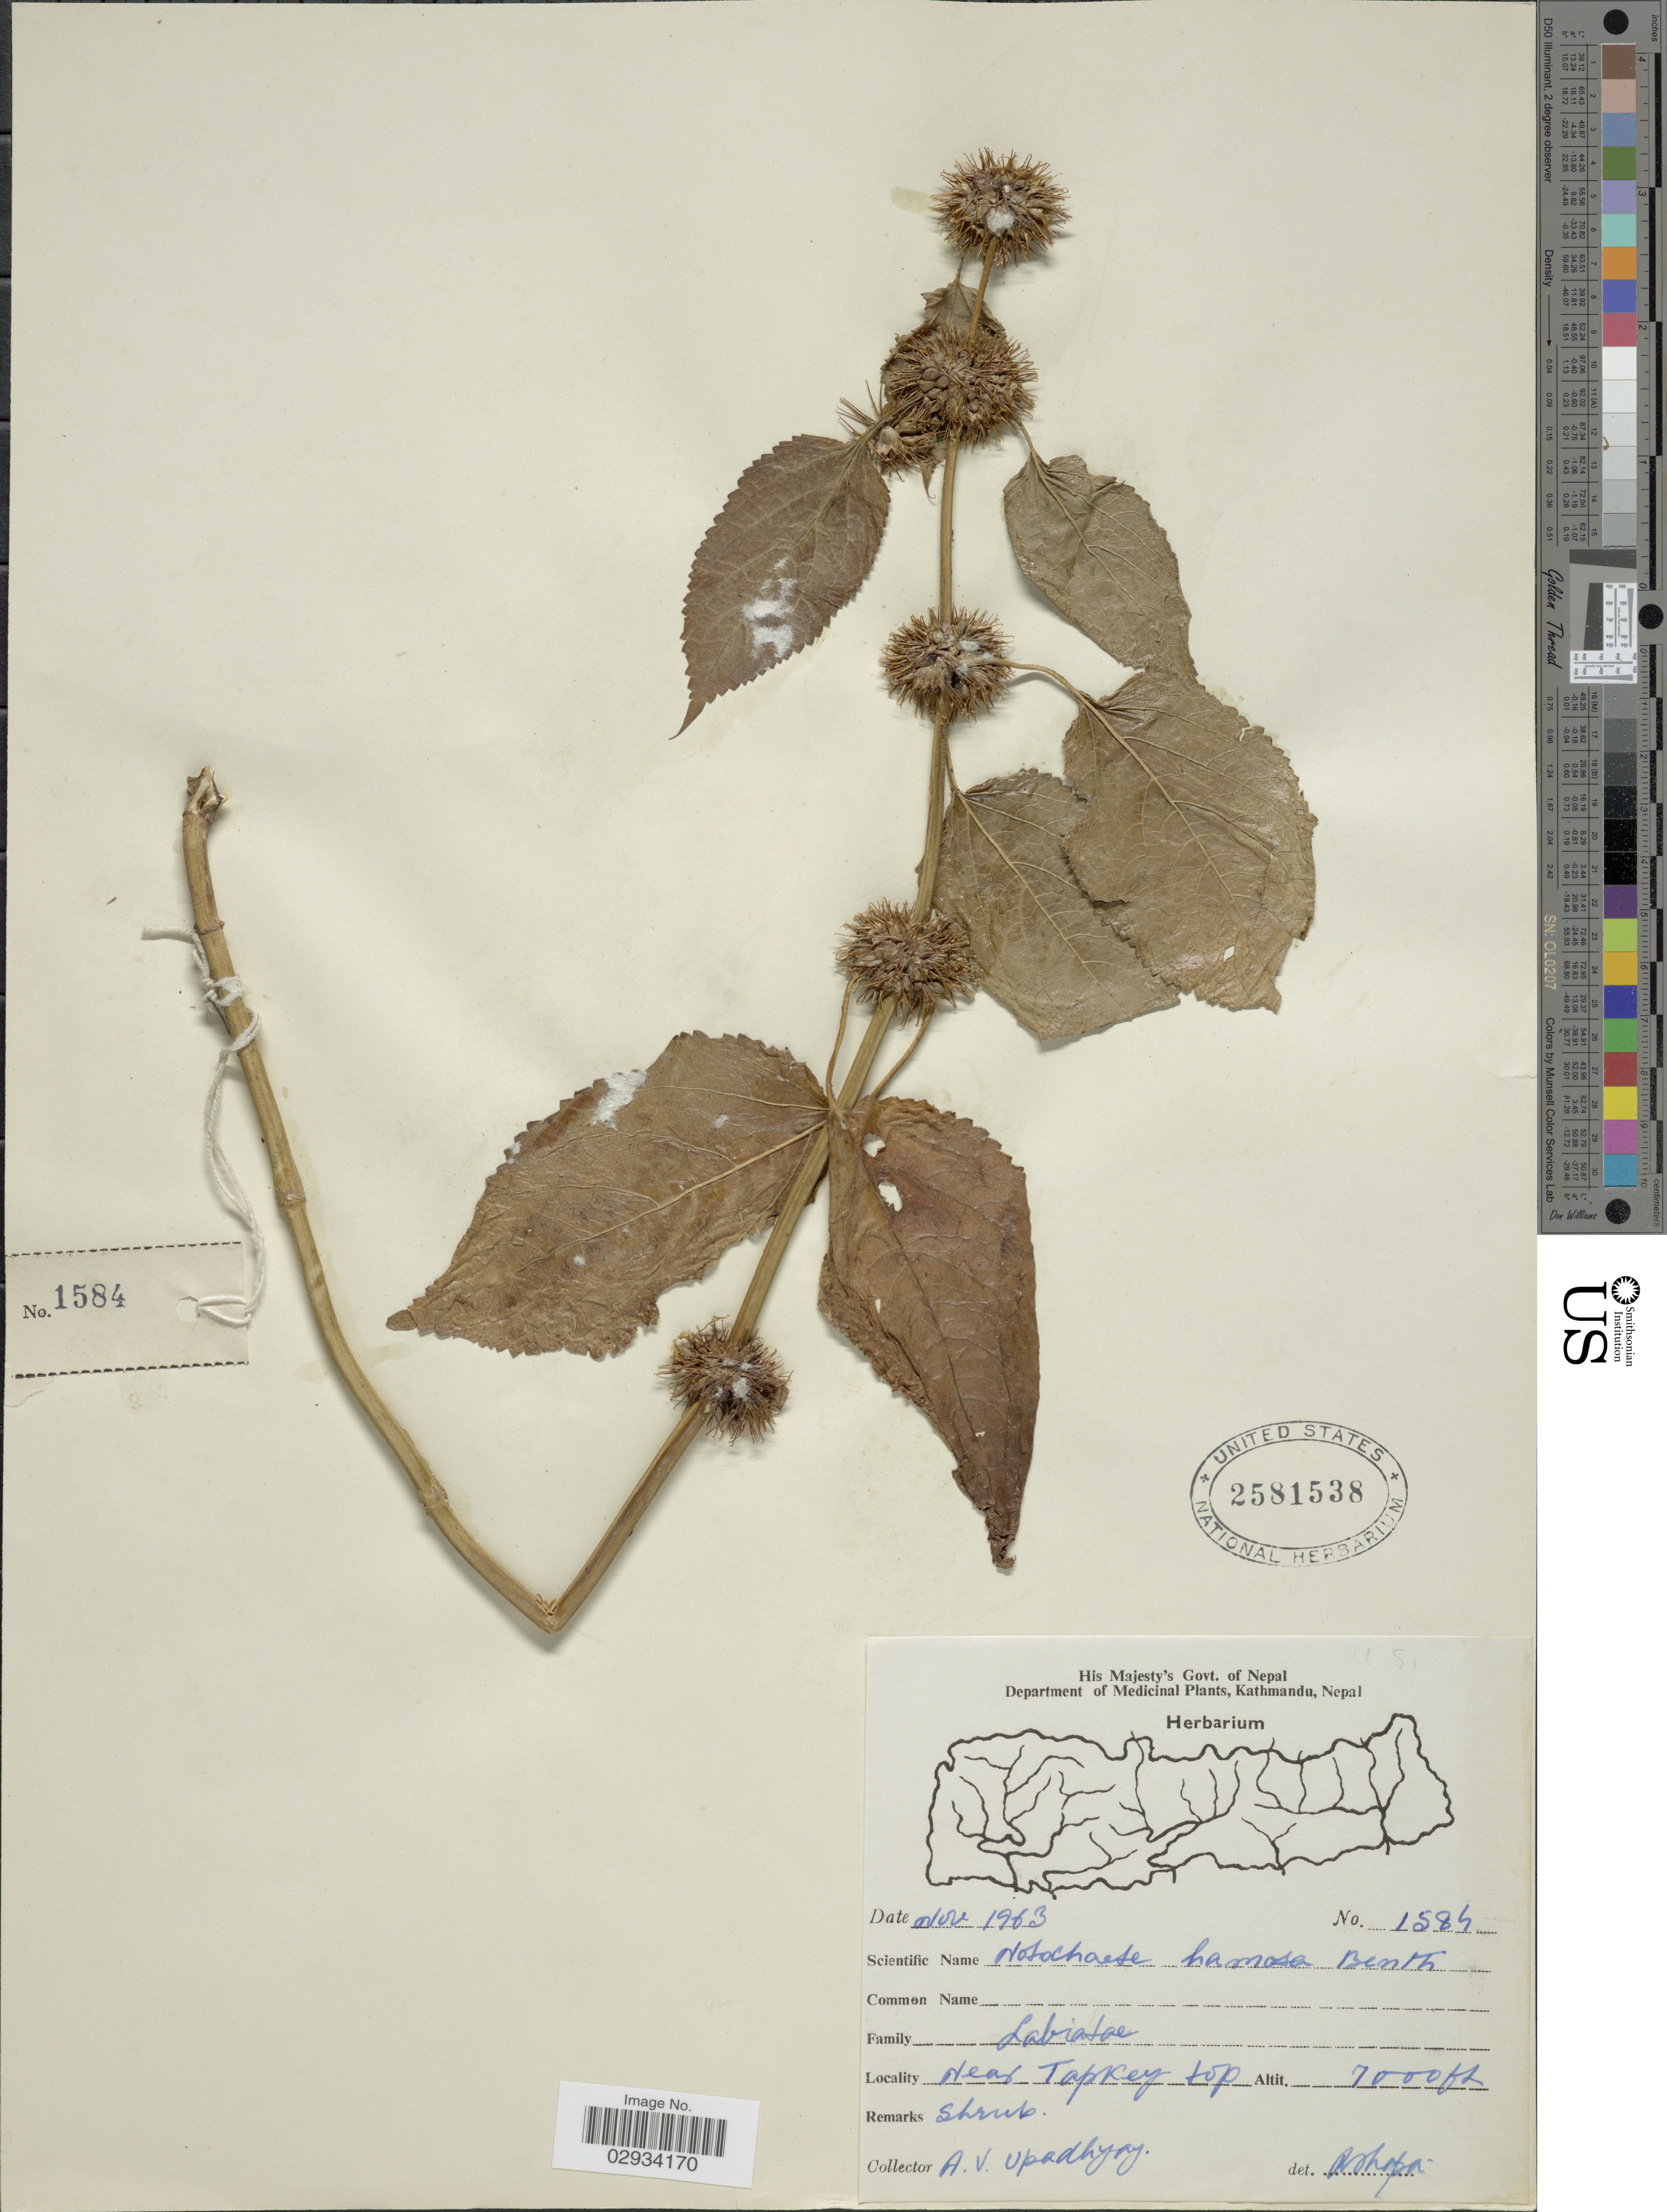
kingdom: Plantae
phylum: Tracheophyta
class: Magnoliopsida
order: Lamiales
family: Lamiaceae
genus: Notochaete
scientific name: Notochaete hamosa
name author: Benth.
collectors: A. V. Upadhyay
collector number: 1584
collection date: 1963-11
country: Nepal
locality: Near Tapkey top.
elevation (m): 2134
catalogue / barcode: US 2581538